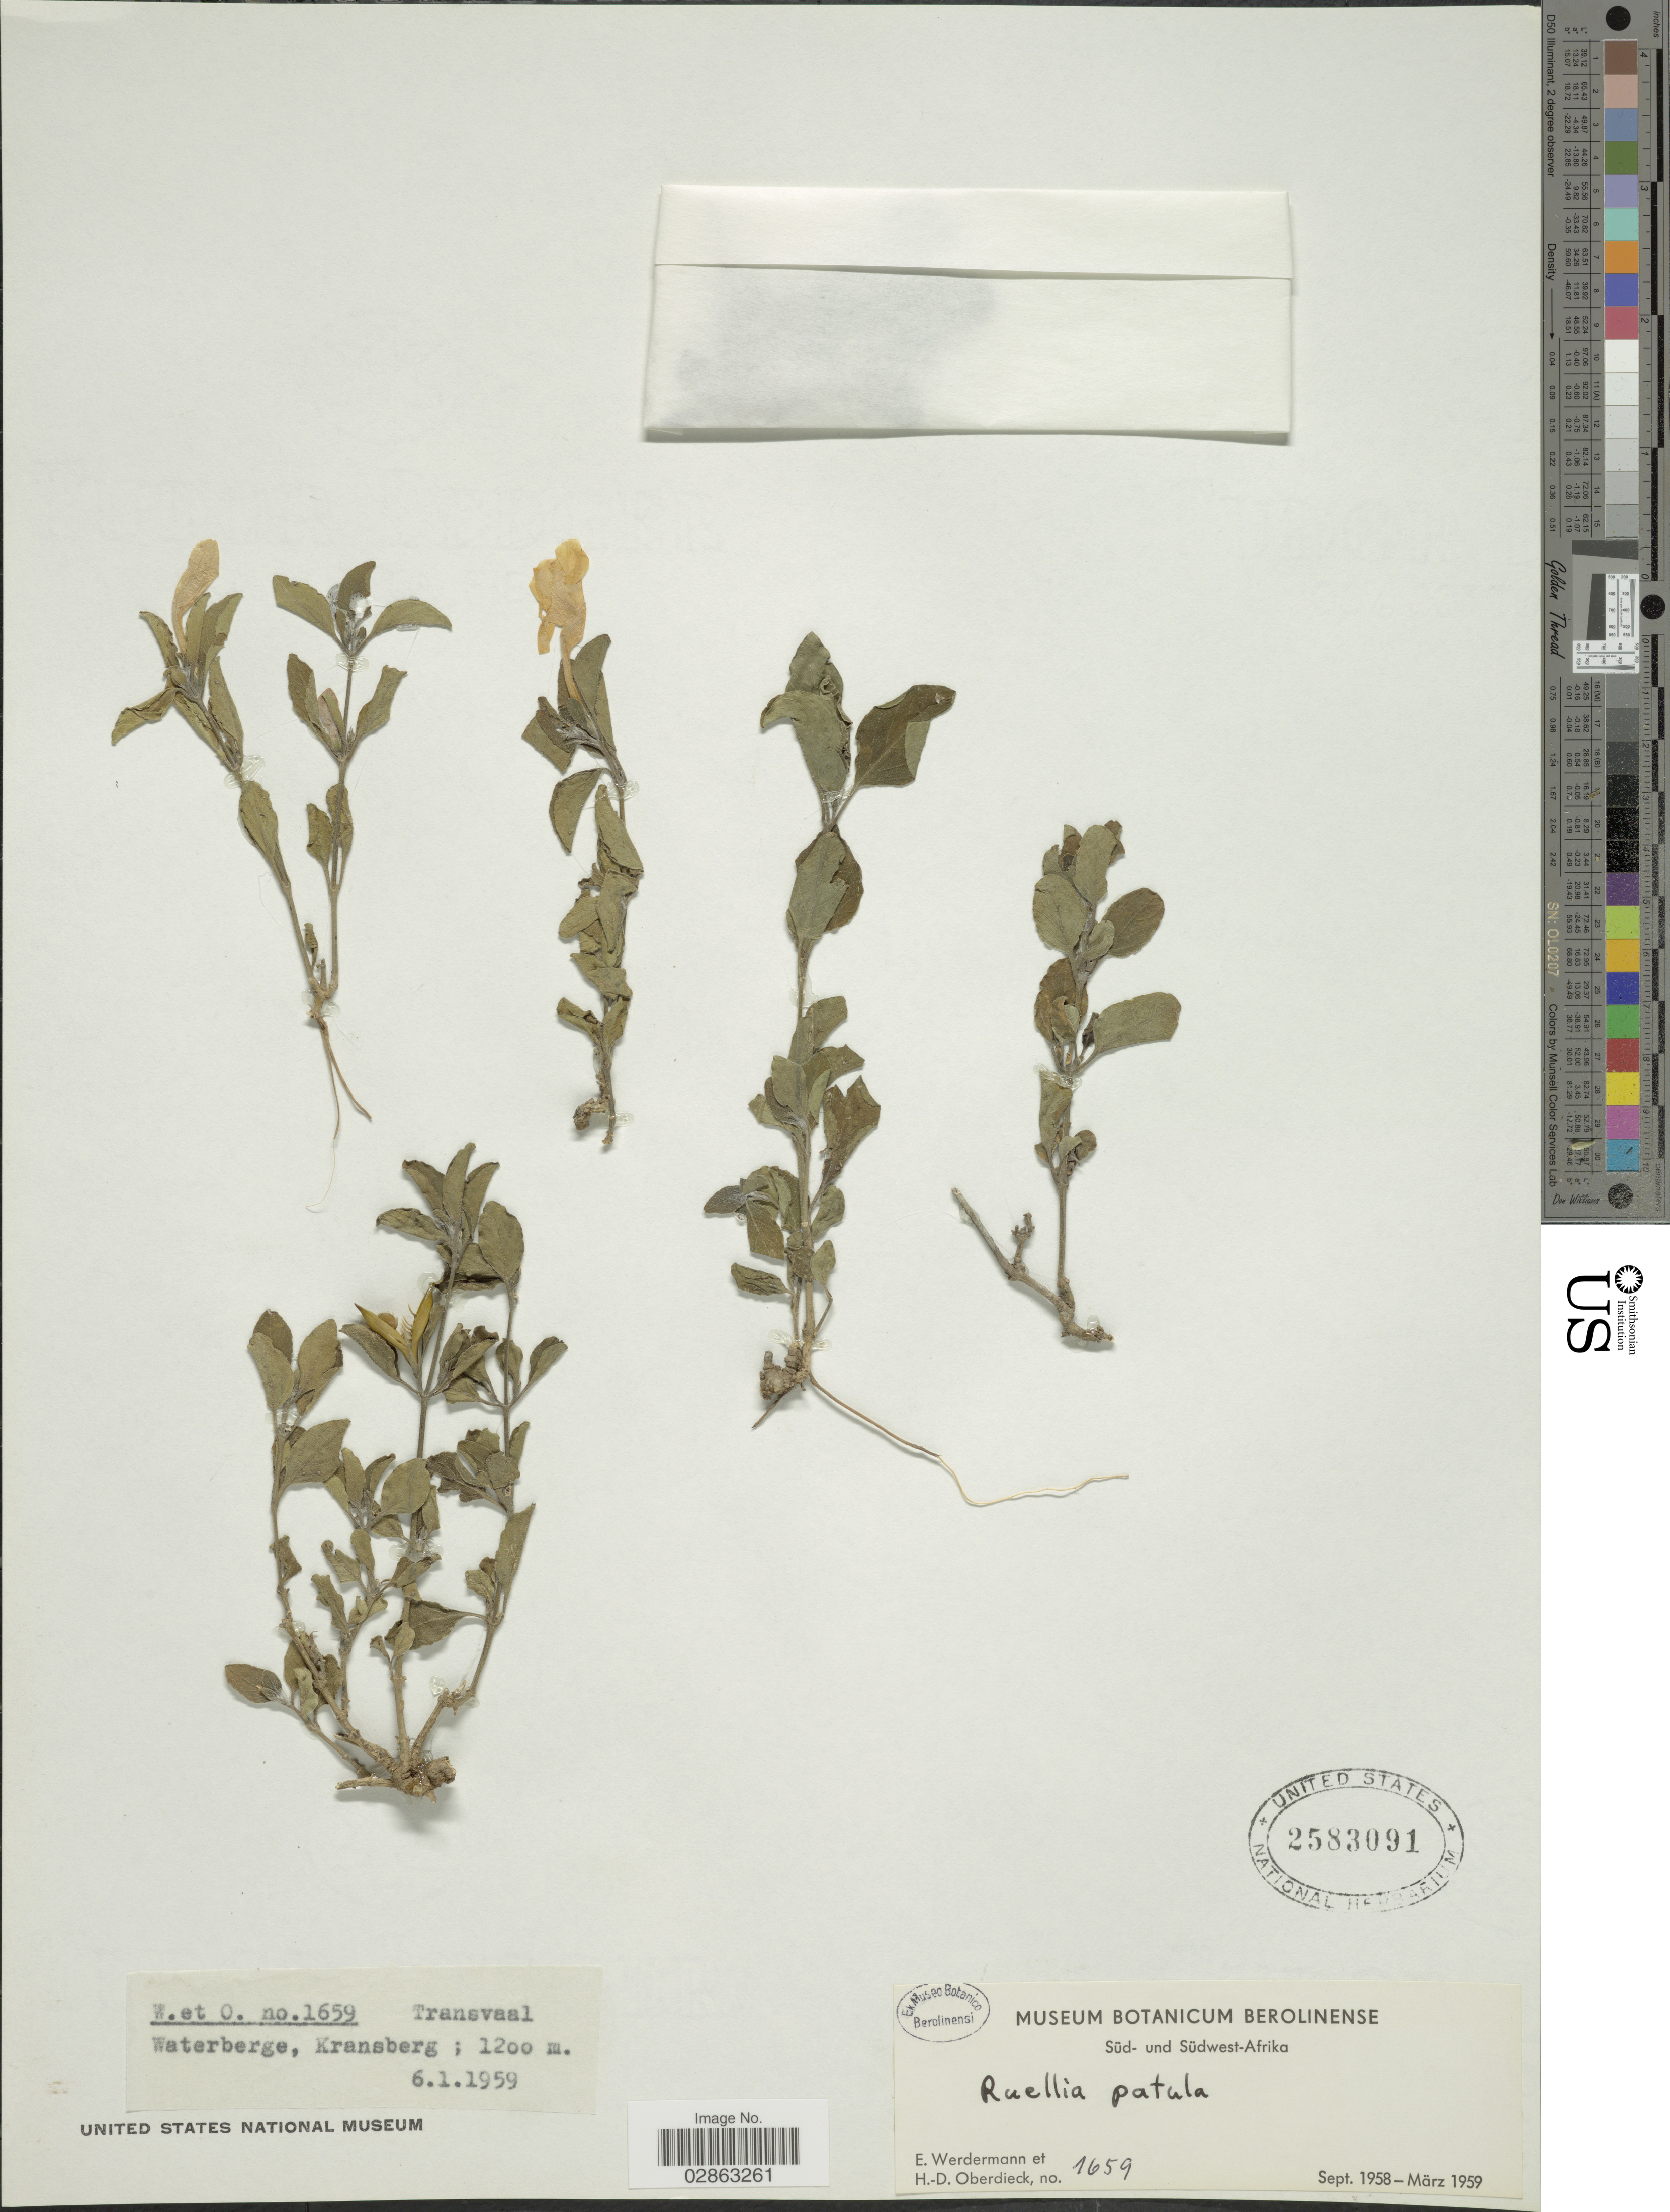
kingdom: Plantae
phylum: Tracheophyta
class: Magnoliopsida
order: Lamiales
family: Acanthaceae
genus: Ruellia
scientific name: Ruellia patula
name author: Jacq.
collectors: E. Werdermann & H. Oberdieck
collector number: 1659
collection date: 1959-01-06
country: South Africa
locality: Süd-Afrika. Transvaal. Waterberge, Kransberg.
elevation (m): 1200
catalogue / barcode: US 2583091